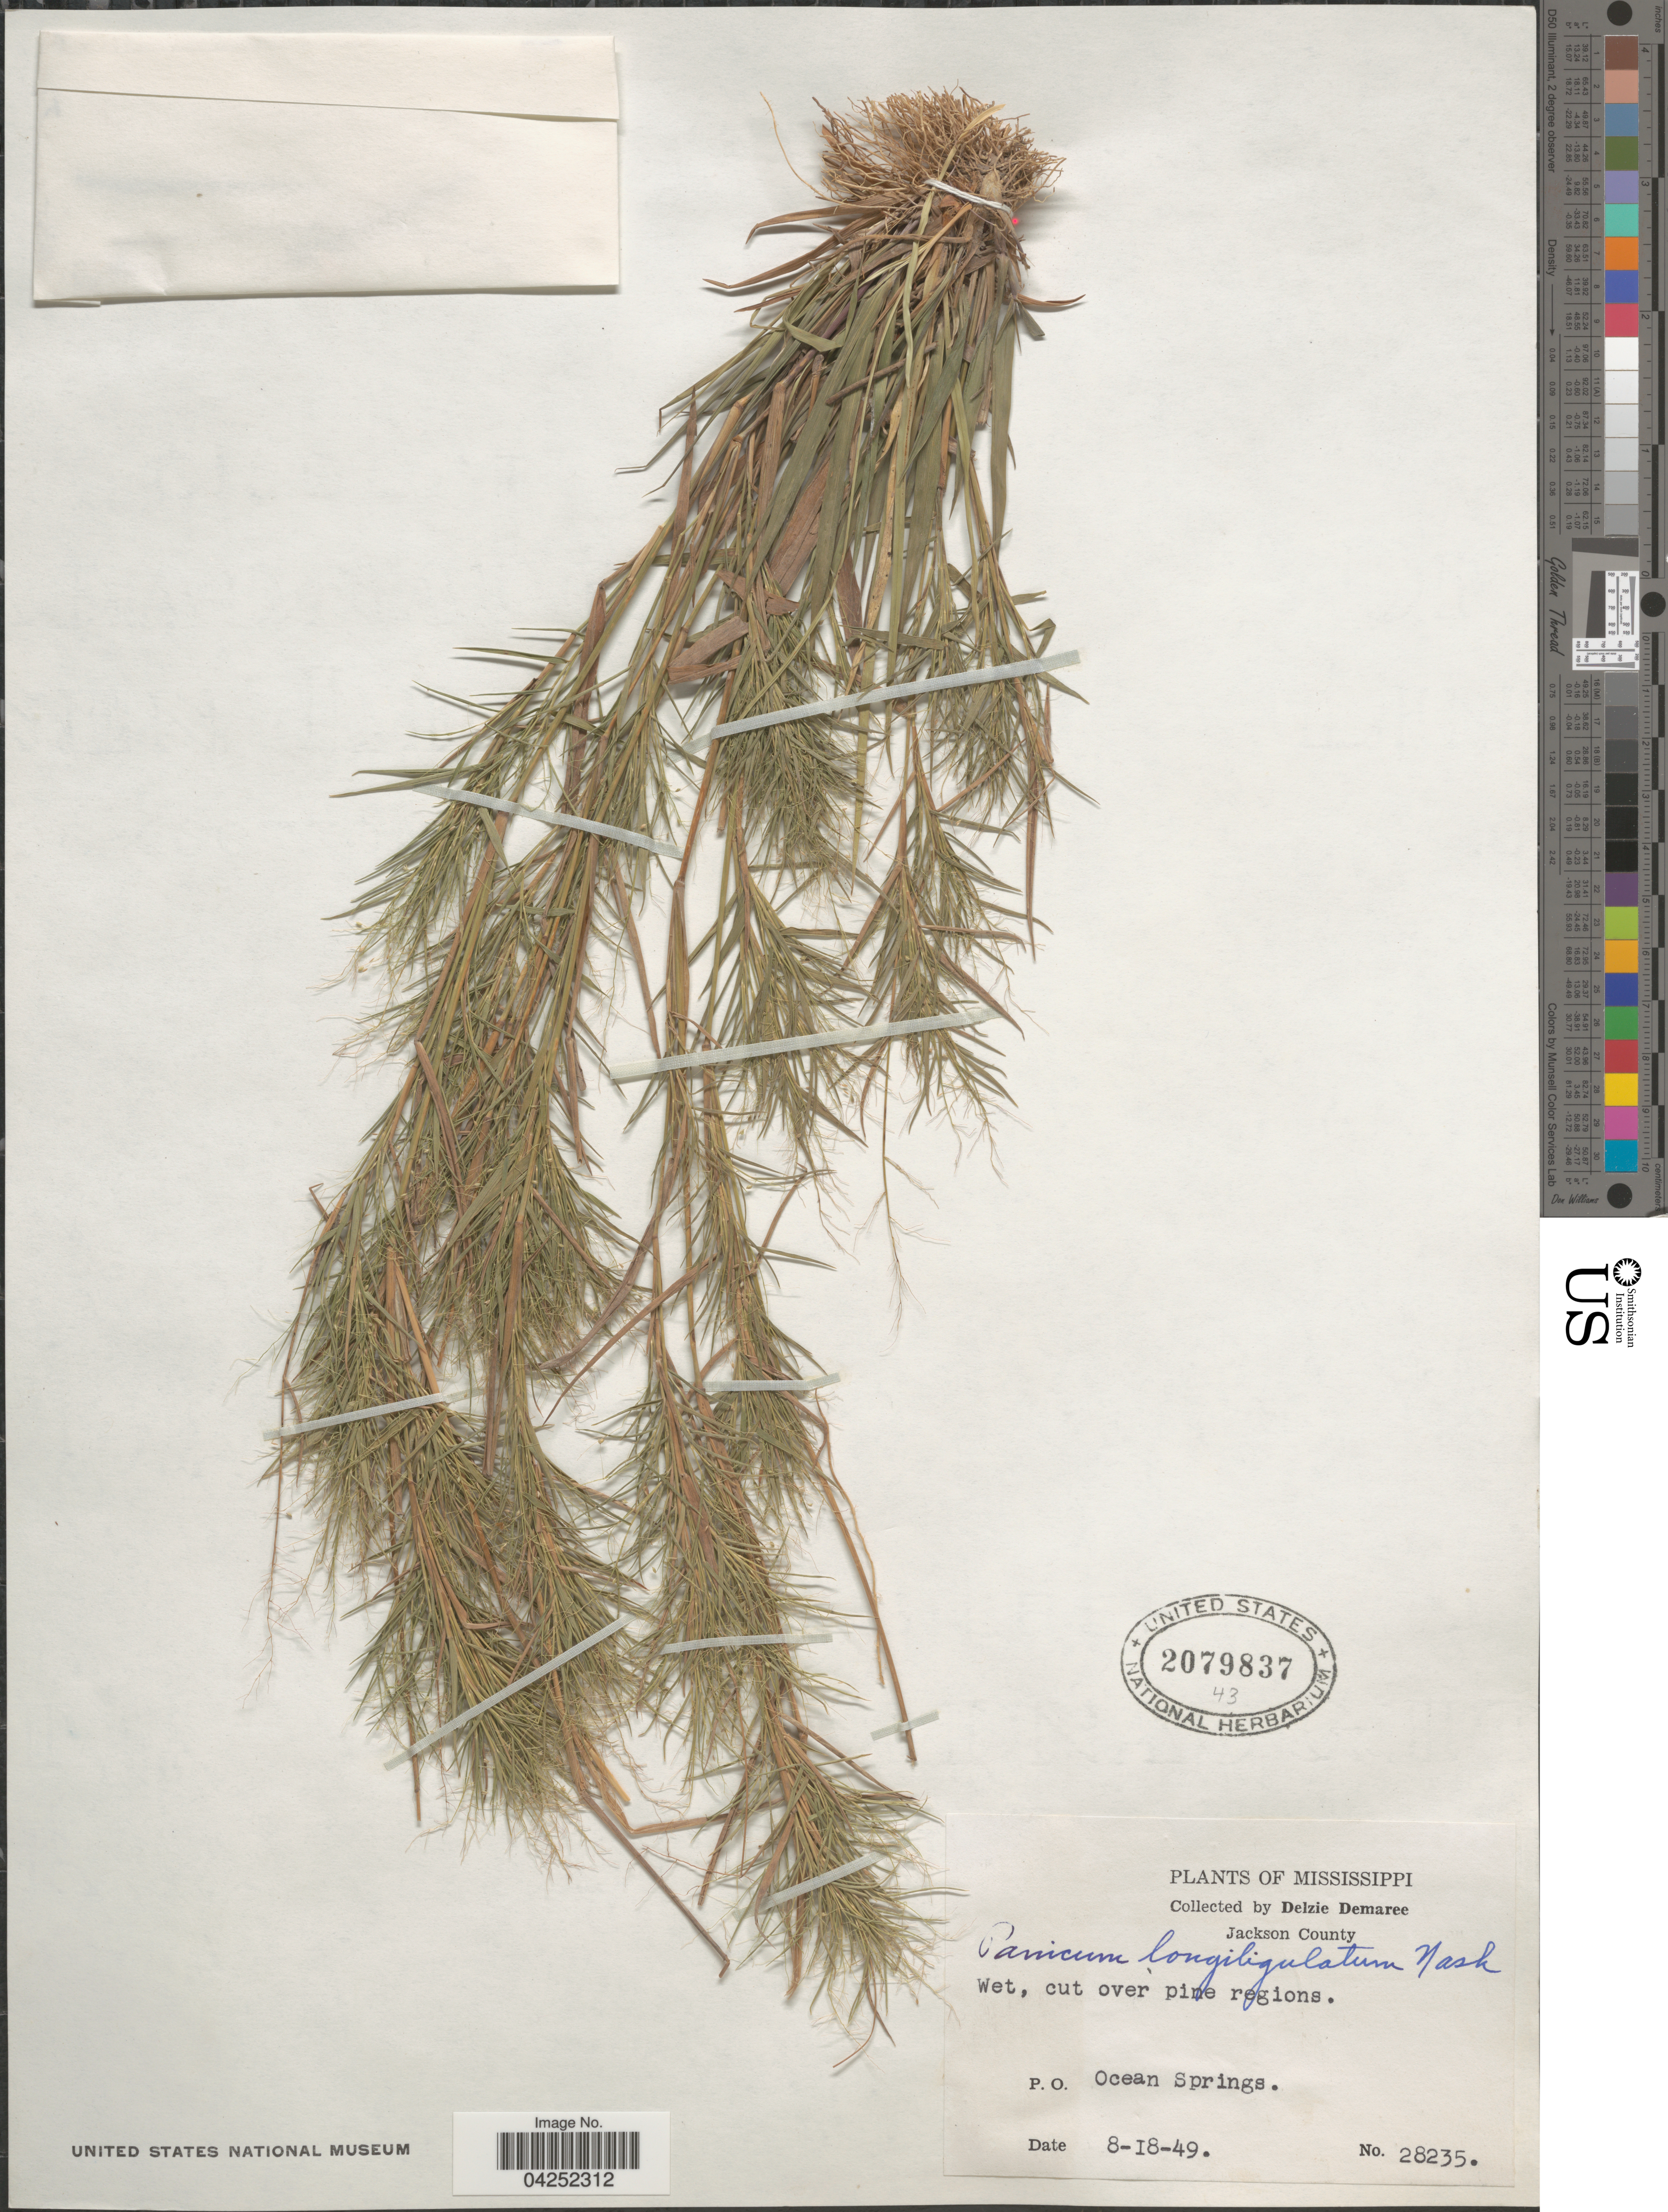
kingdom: Plantae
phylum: Tracheophyta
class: Liliopsida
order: Poales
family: Poaceae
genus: Dichanthelium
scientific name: Dichanthelium acuminatum var. longiligulatum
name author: (Nash) Gould & C.A. Clark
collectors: D. Demaree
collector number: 28235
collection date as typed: Transcribed d/m/y: 18/8/49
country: United States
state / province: Mississippi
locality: Jackson County. Wet, cut over pine regions. P.O. Ocean Springs.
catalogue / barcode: US 2079837